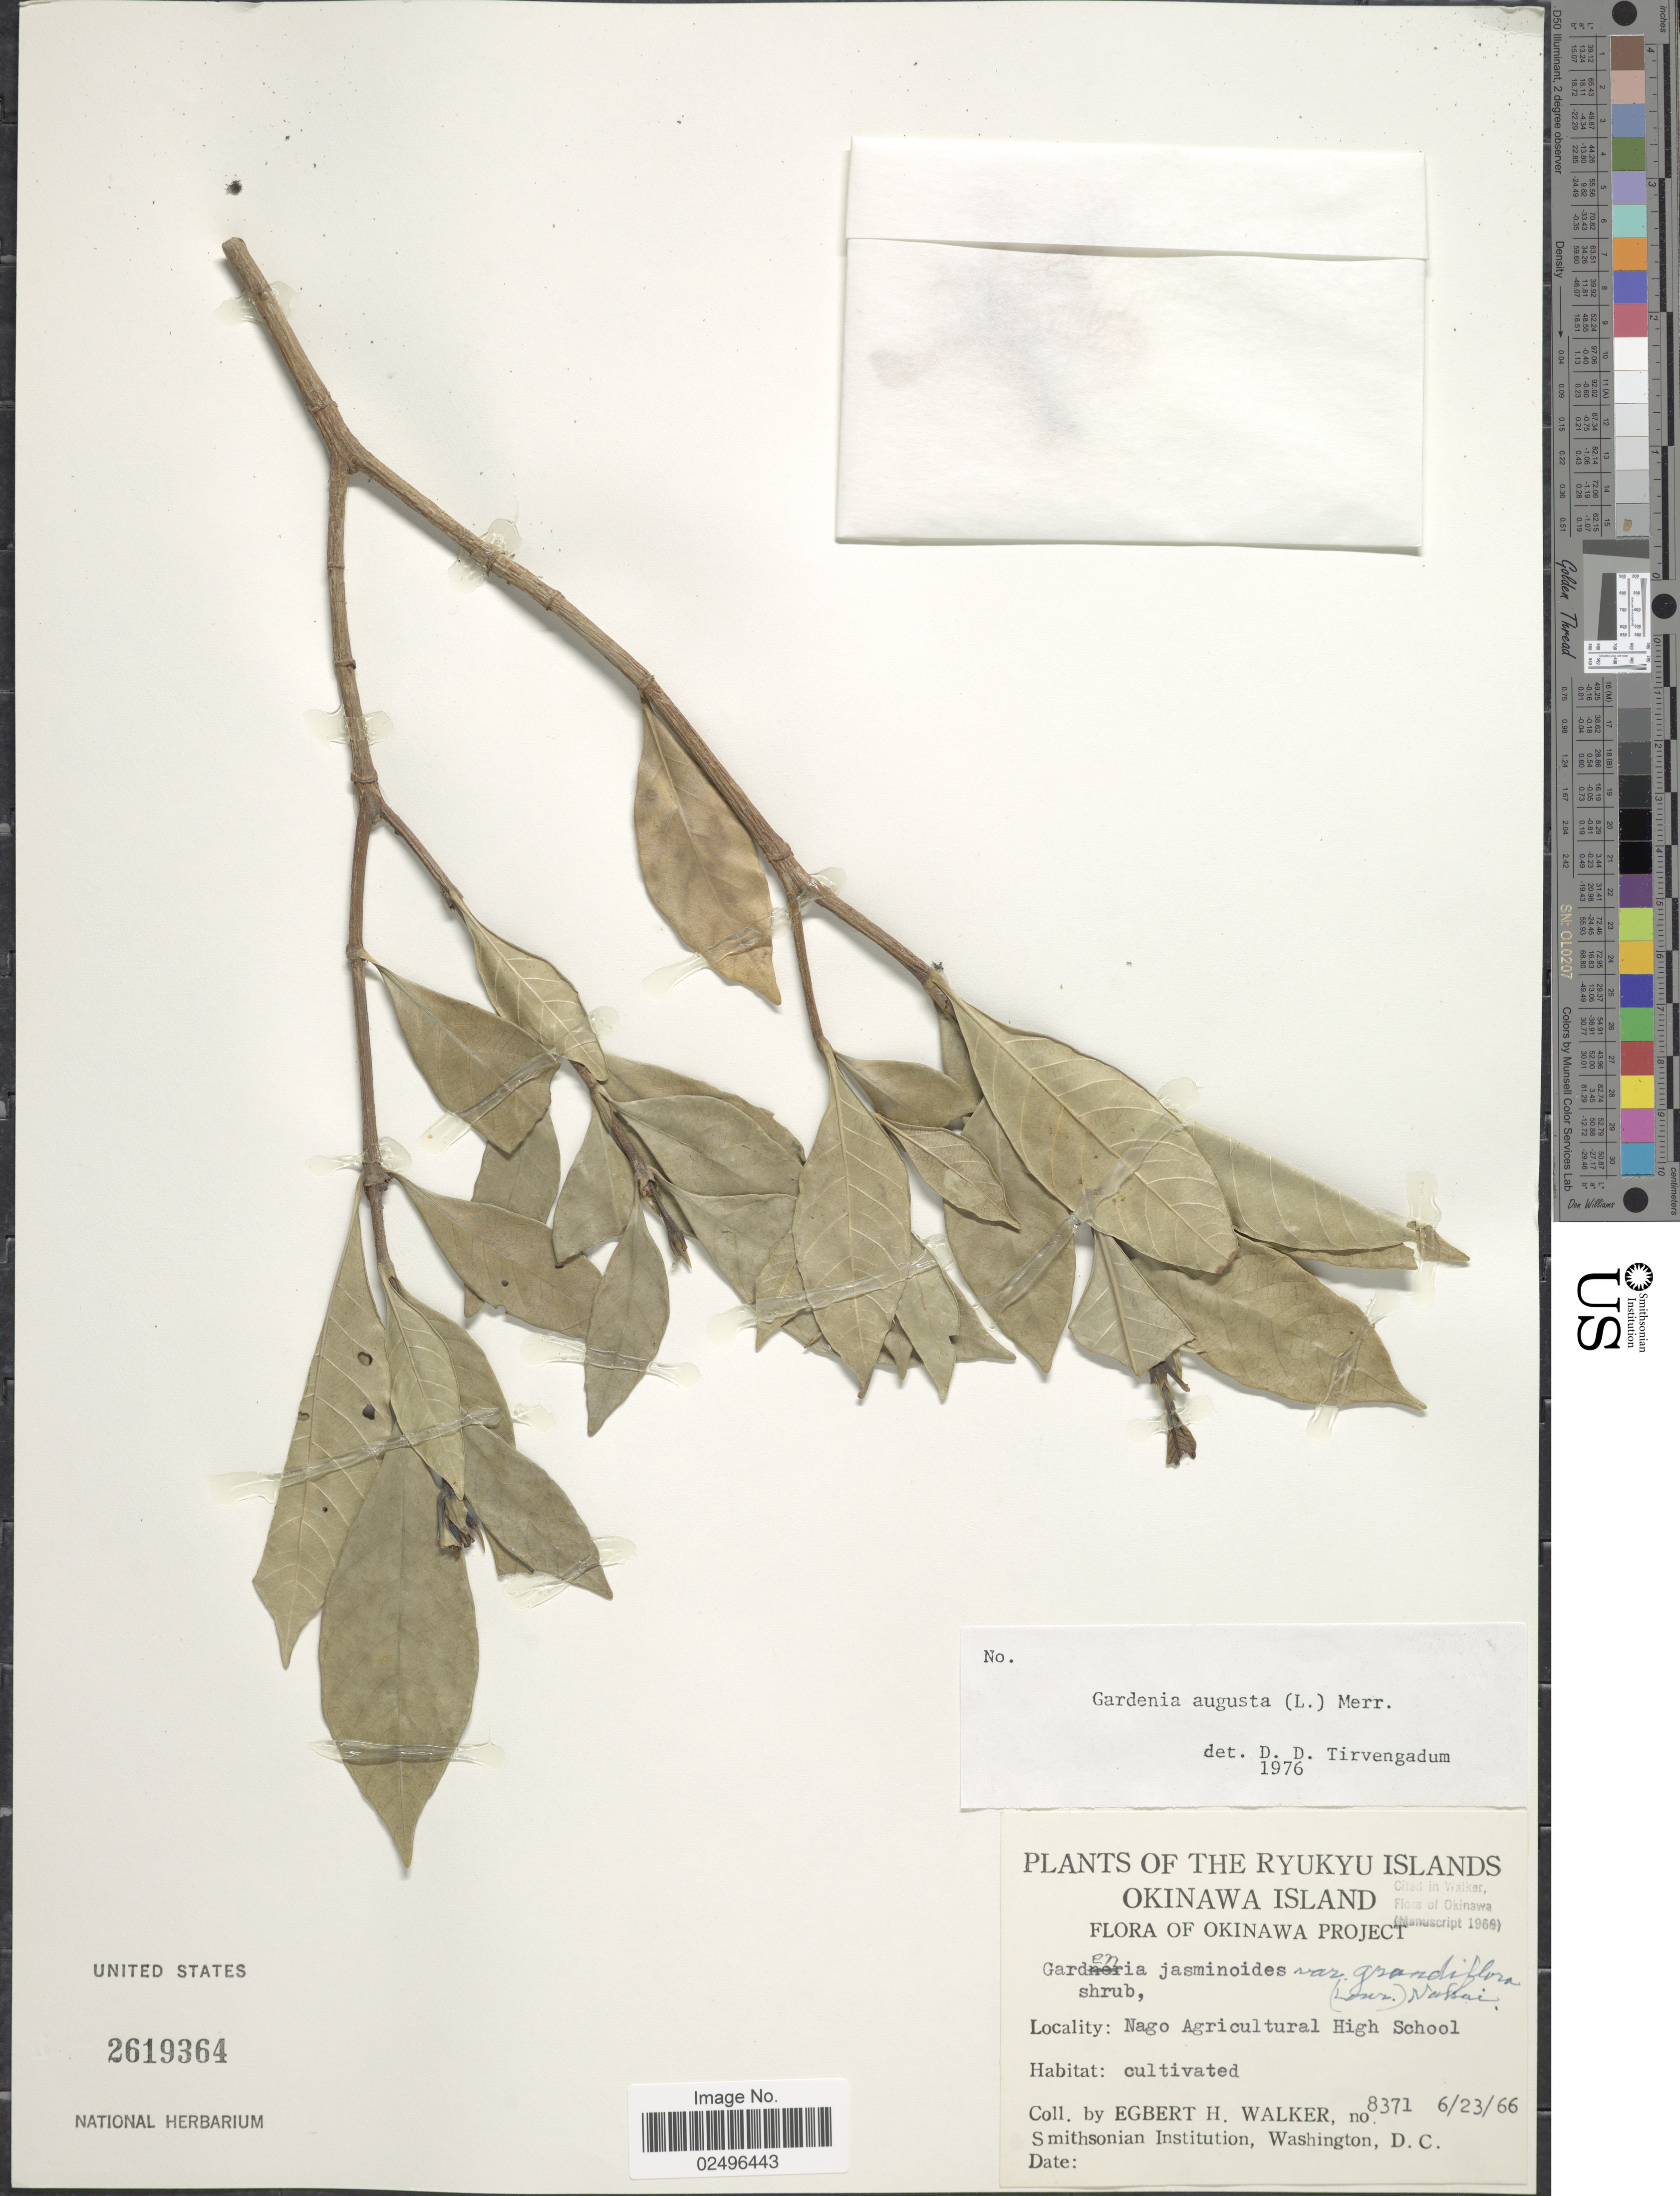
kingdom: Plantae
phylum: Tracheophyta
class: Magnoliopsida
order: Gentianales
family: Rubiaceae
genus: Gardenia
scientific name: Gardenia augusta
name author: (L.) Merr.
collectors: E. H. Walker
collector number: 8371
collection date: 1966-06-23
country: Japan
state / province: Okinawa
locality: The Ryukyu Islands, Okinawa Project, Nago Agricultural High School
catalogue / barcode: US 2619364